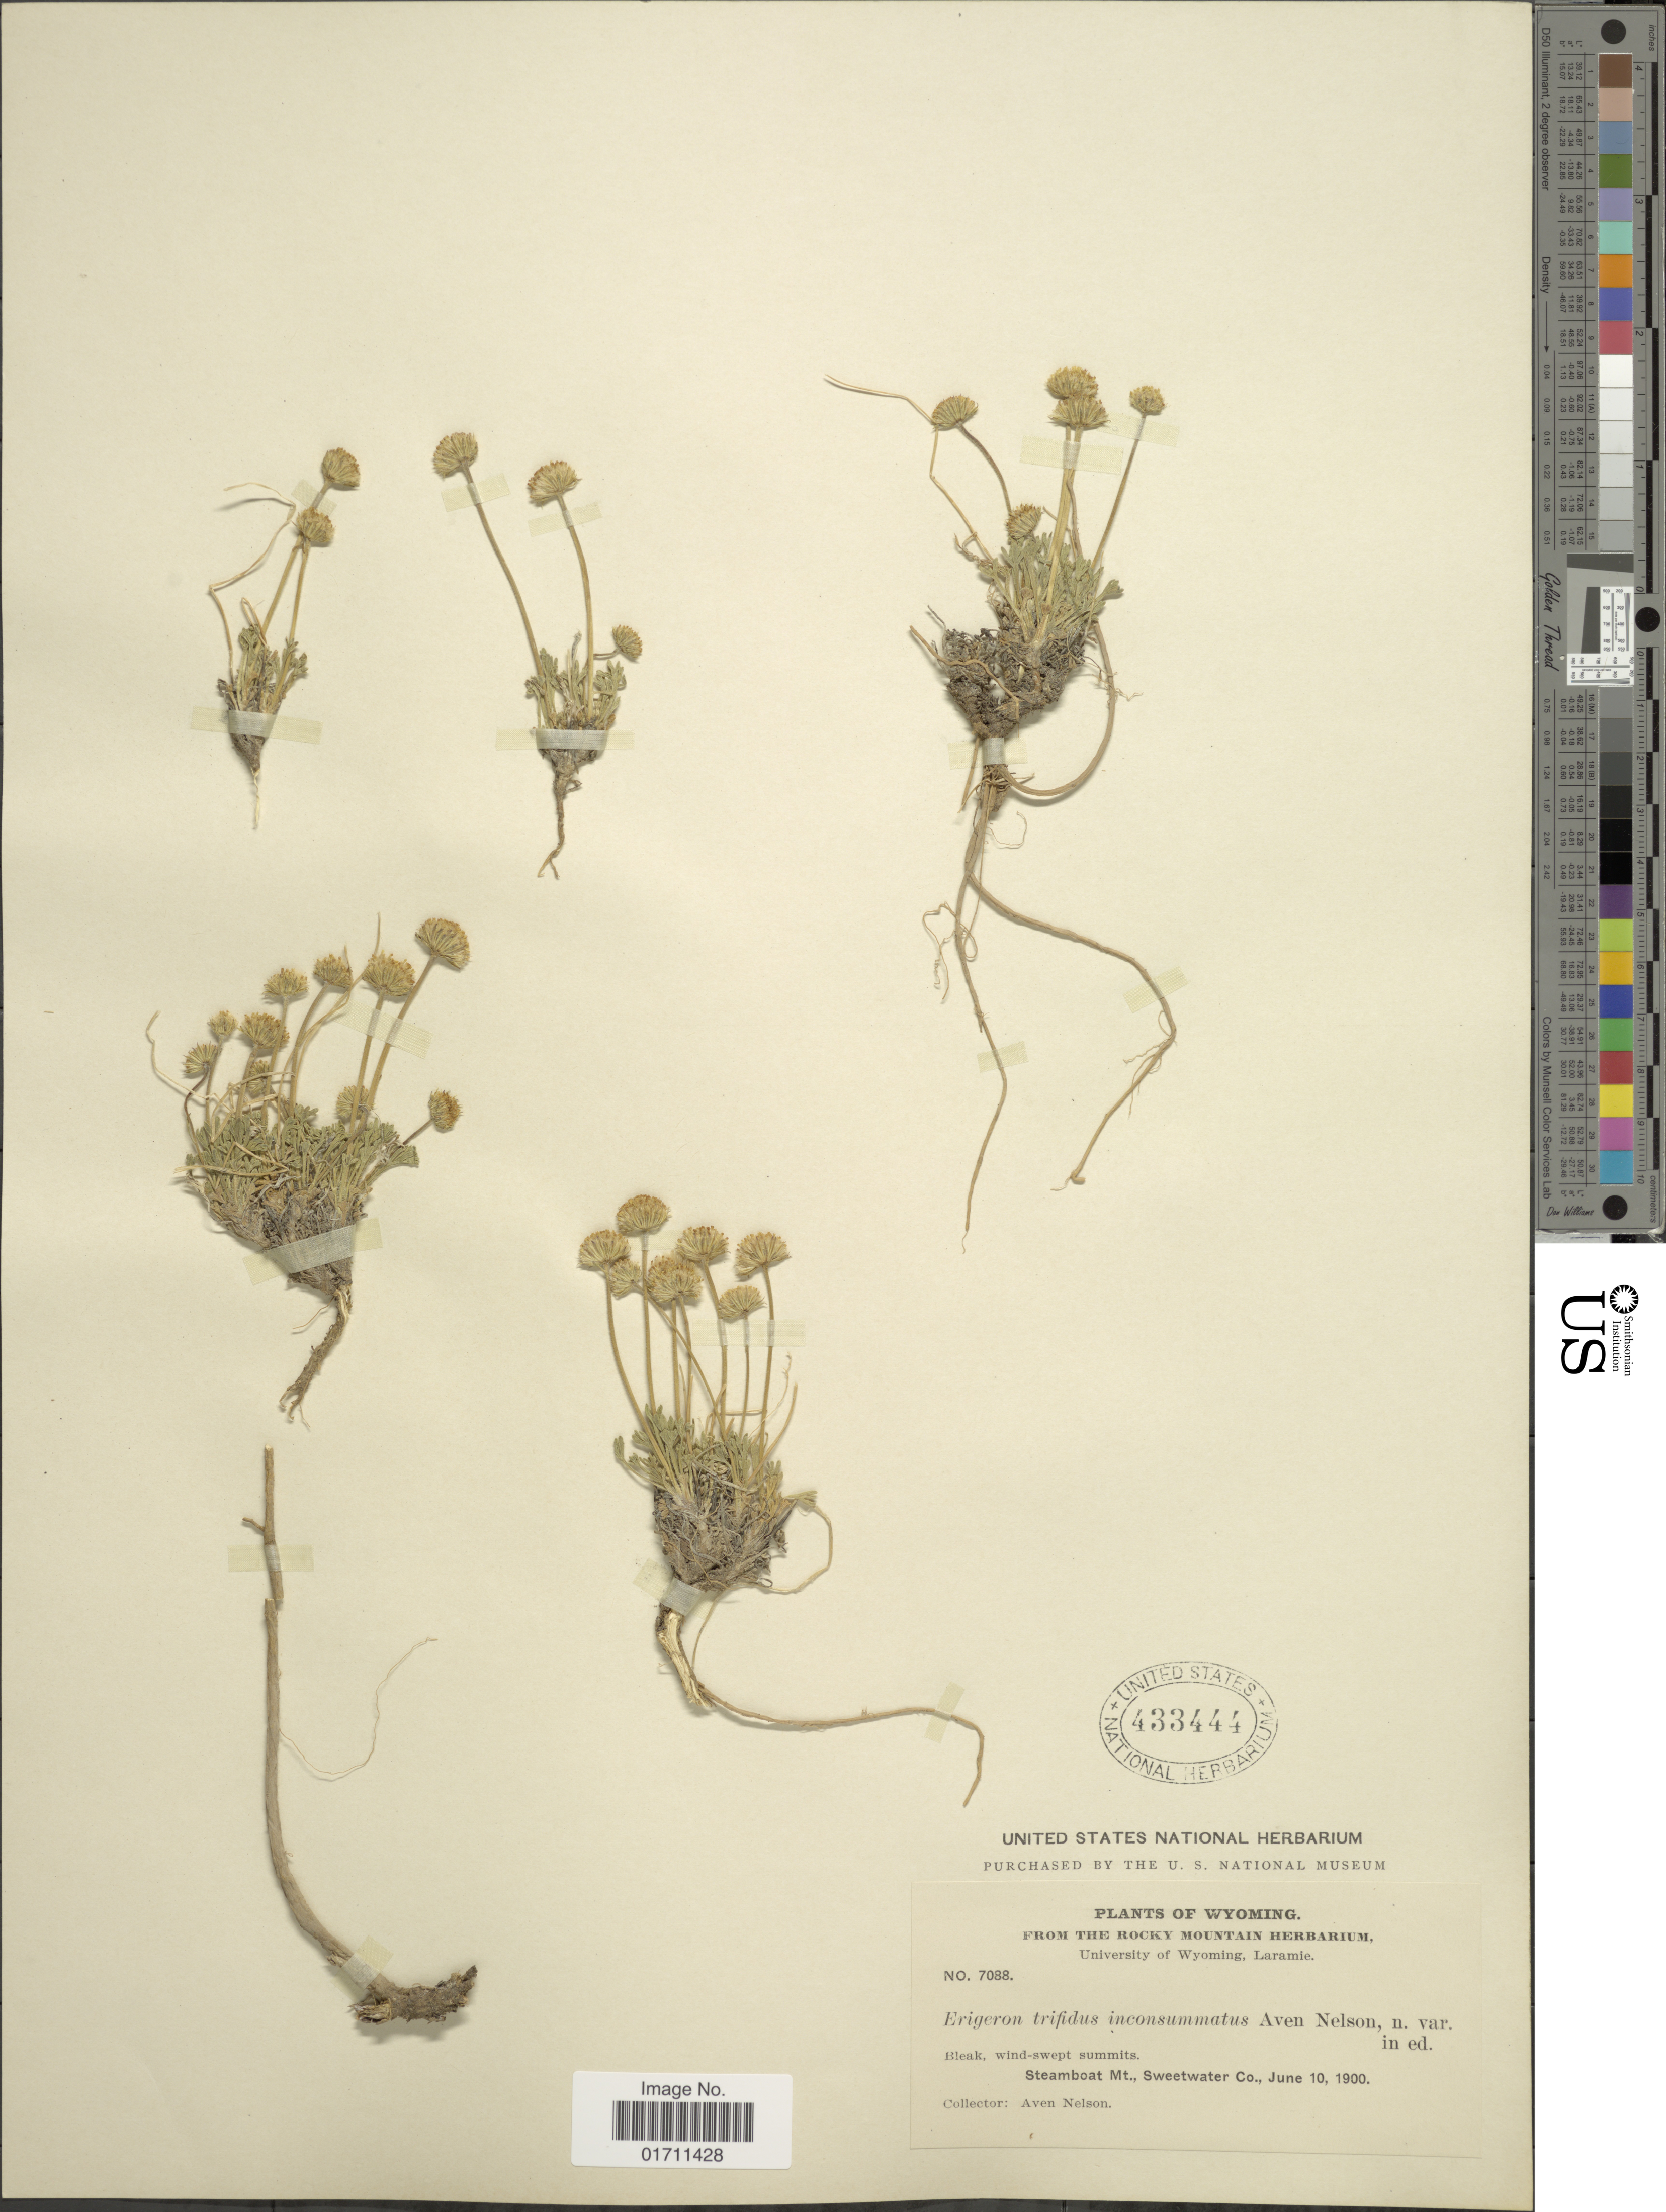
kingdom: Plantae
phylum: Tracheophyta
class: Magnoliopsida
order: Asterales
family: Asteraceae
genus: Erigeron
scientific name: Erigeron compositus subsp. discoideus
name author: (A. Gray) Piper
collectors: A. Nelson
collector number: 7088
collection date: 1900-06-10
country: United States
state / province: Wyoming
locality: Bleak, wind-swept summits, Steamboat Mt., Sweetwater Co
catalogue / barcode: US 433444